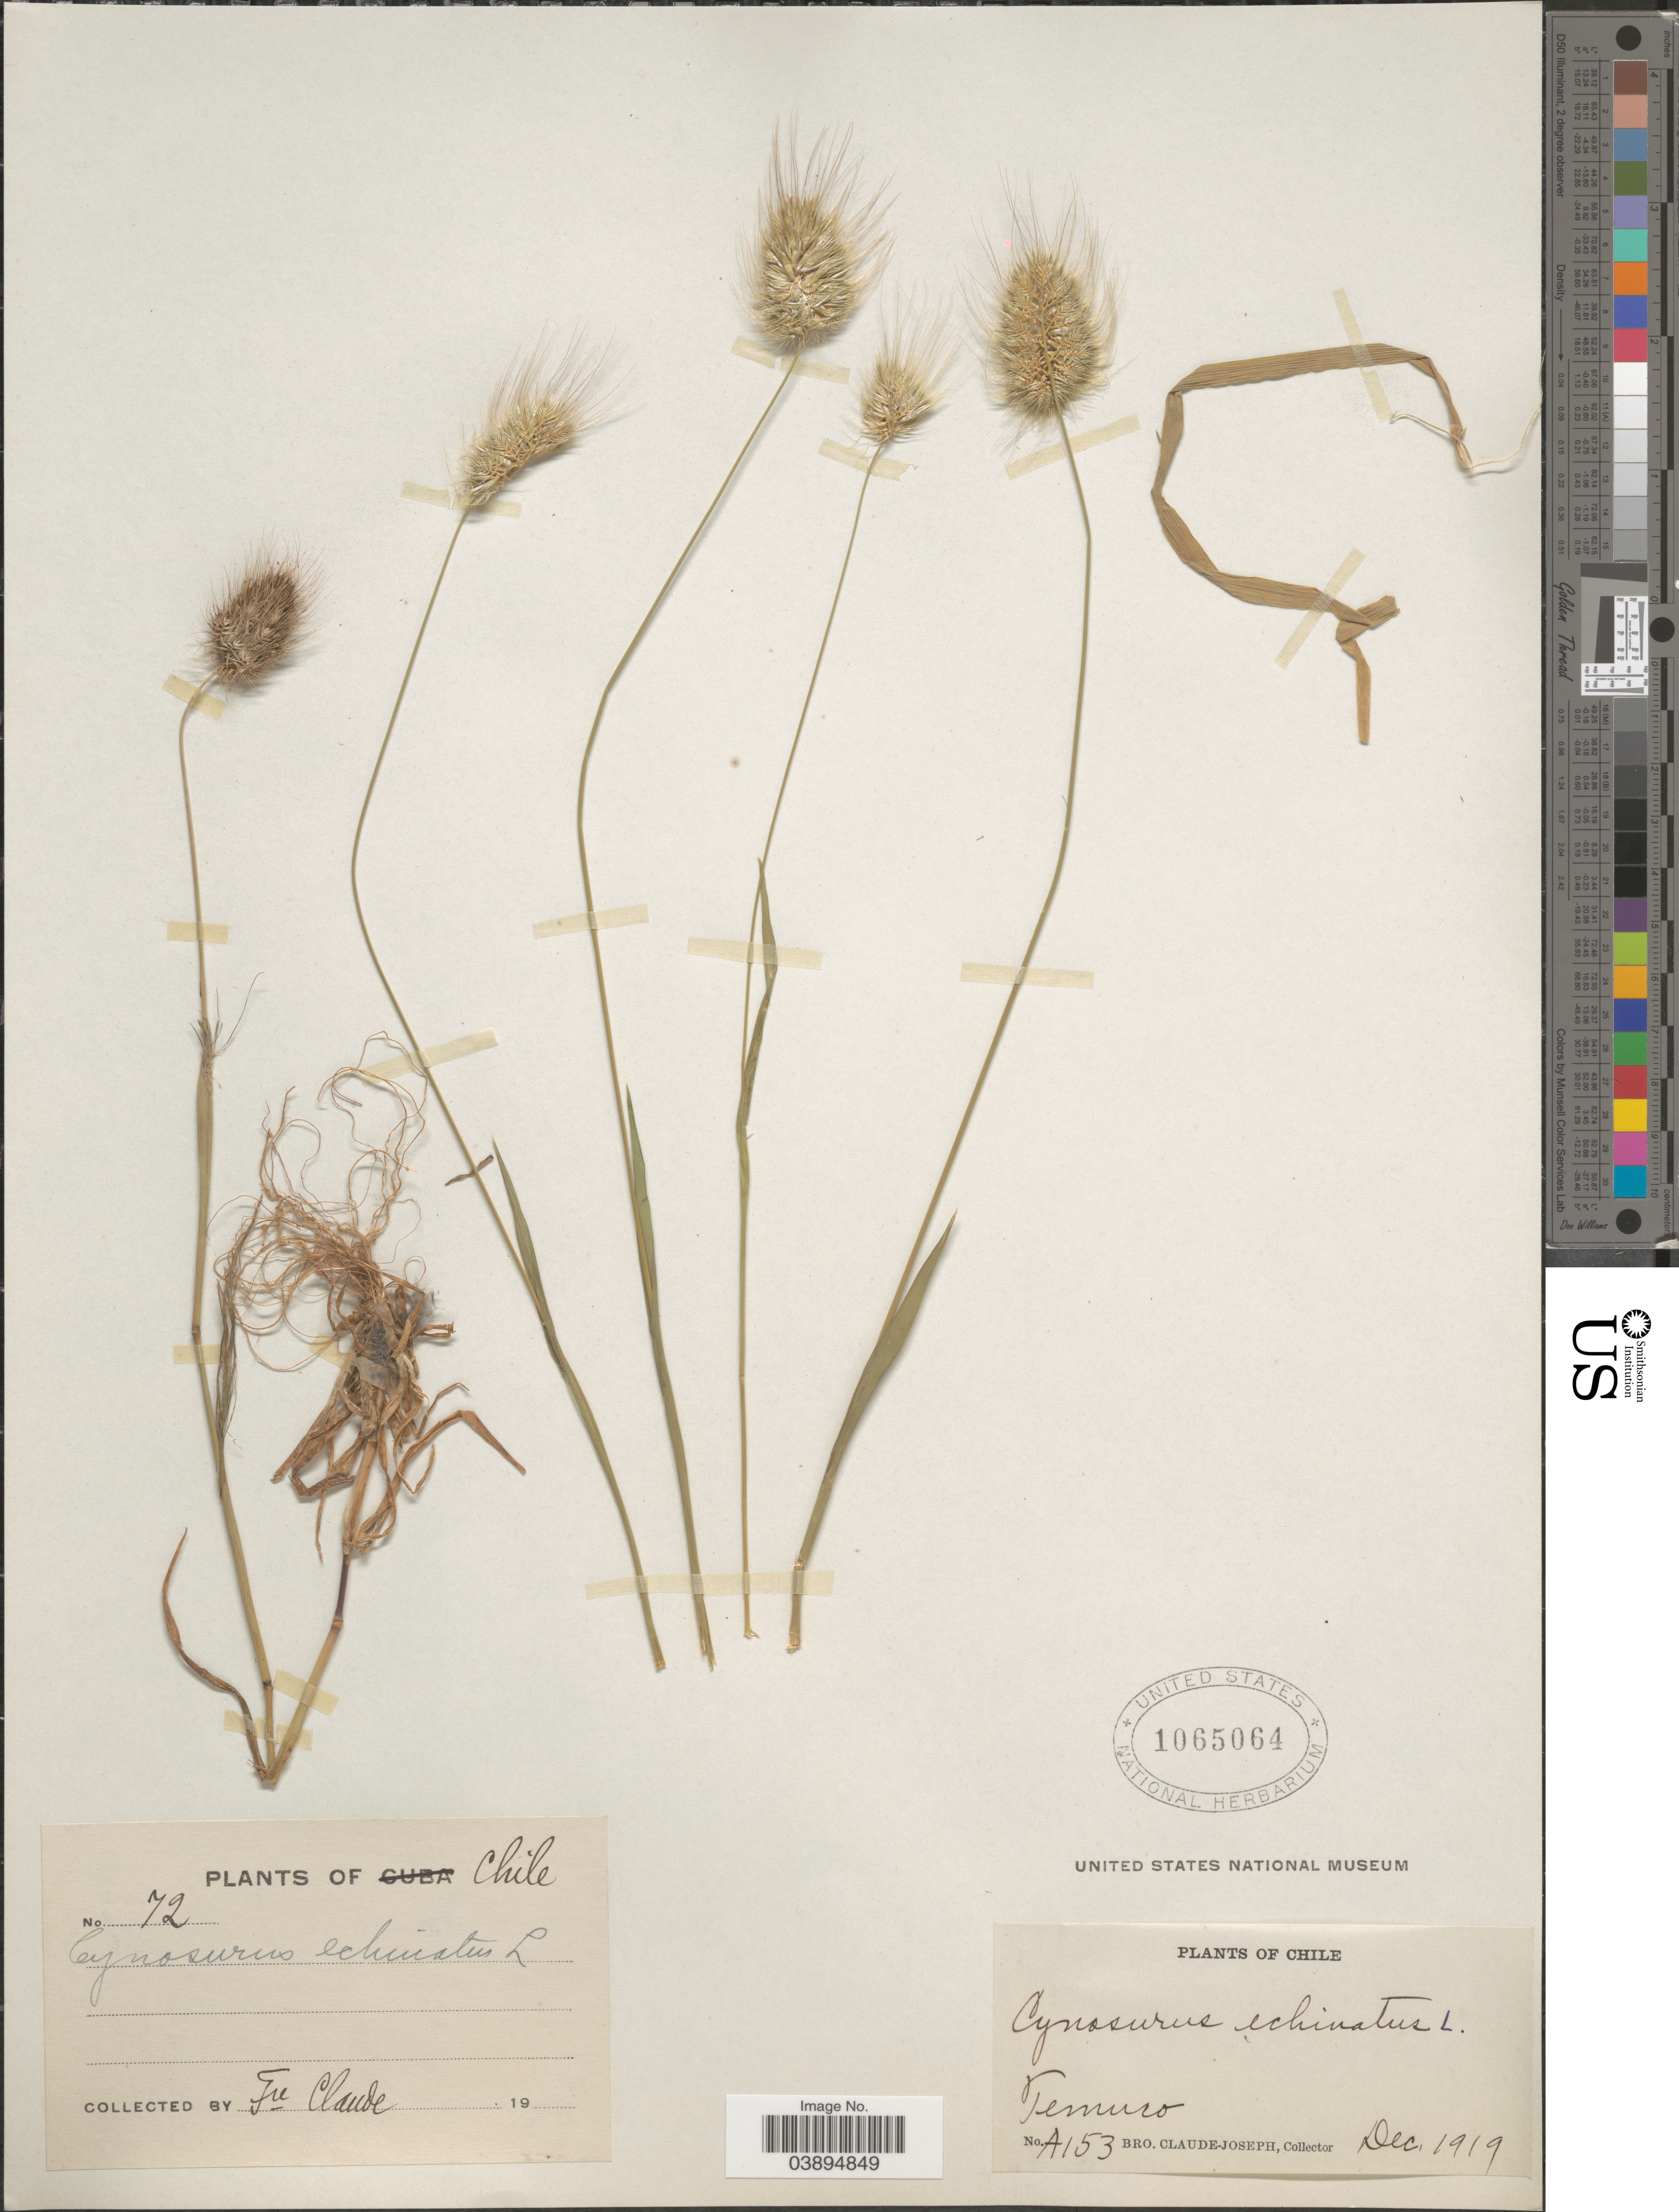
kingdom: Plantae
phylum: Tracheophyta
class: Liliopsida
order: Poales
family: Poaceae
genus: Cynosurus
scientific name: Cynosurus echinatus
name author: L.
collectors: Bro. Claude-Joseph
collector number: A153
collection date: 1919-12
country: Chile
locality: Temuco.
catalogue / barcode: US 1065064